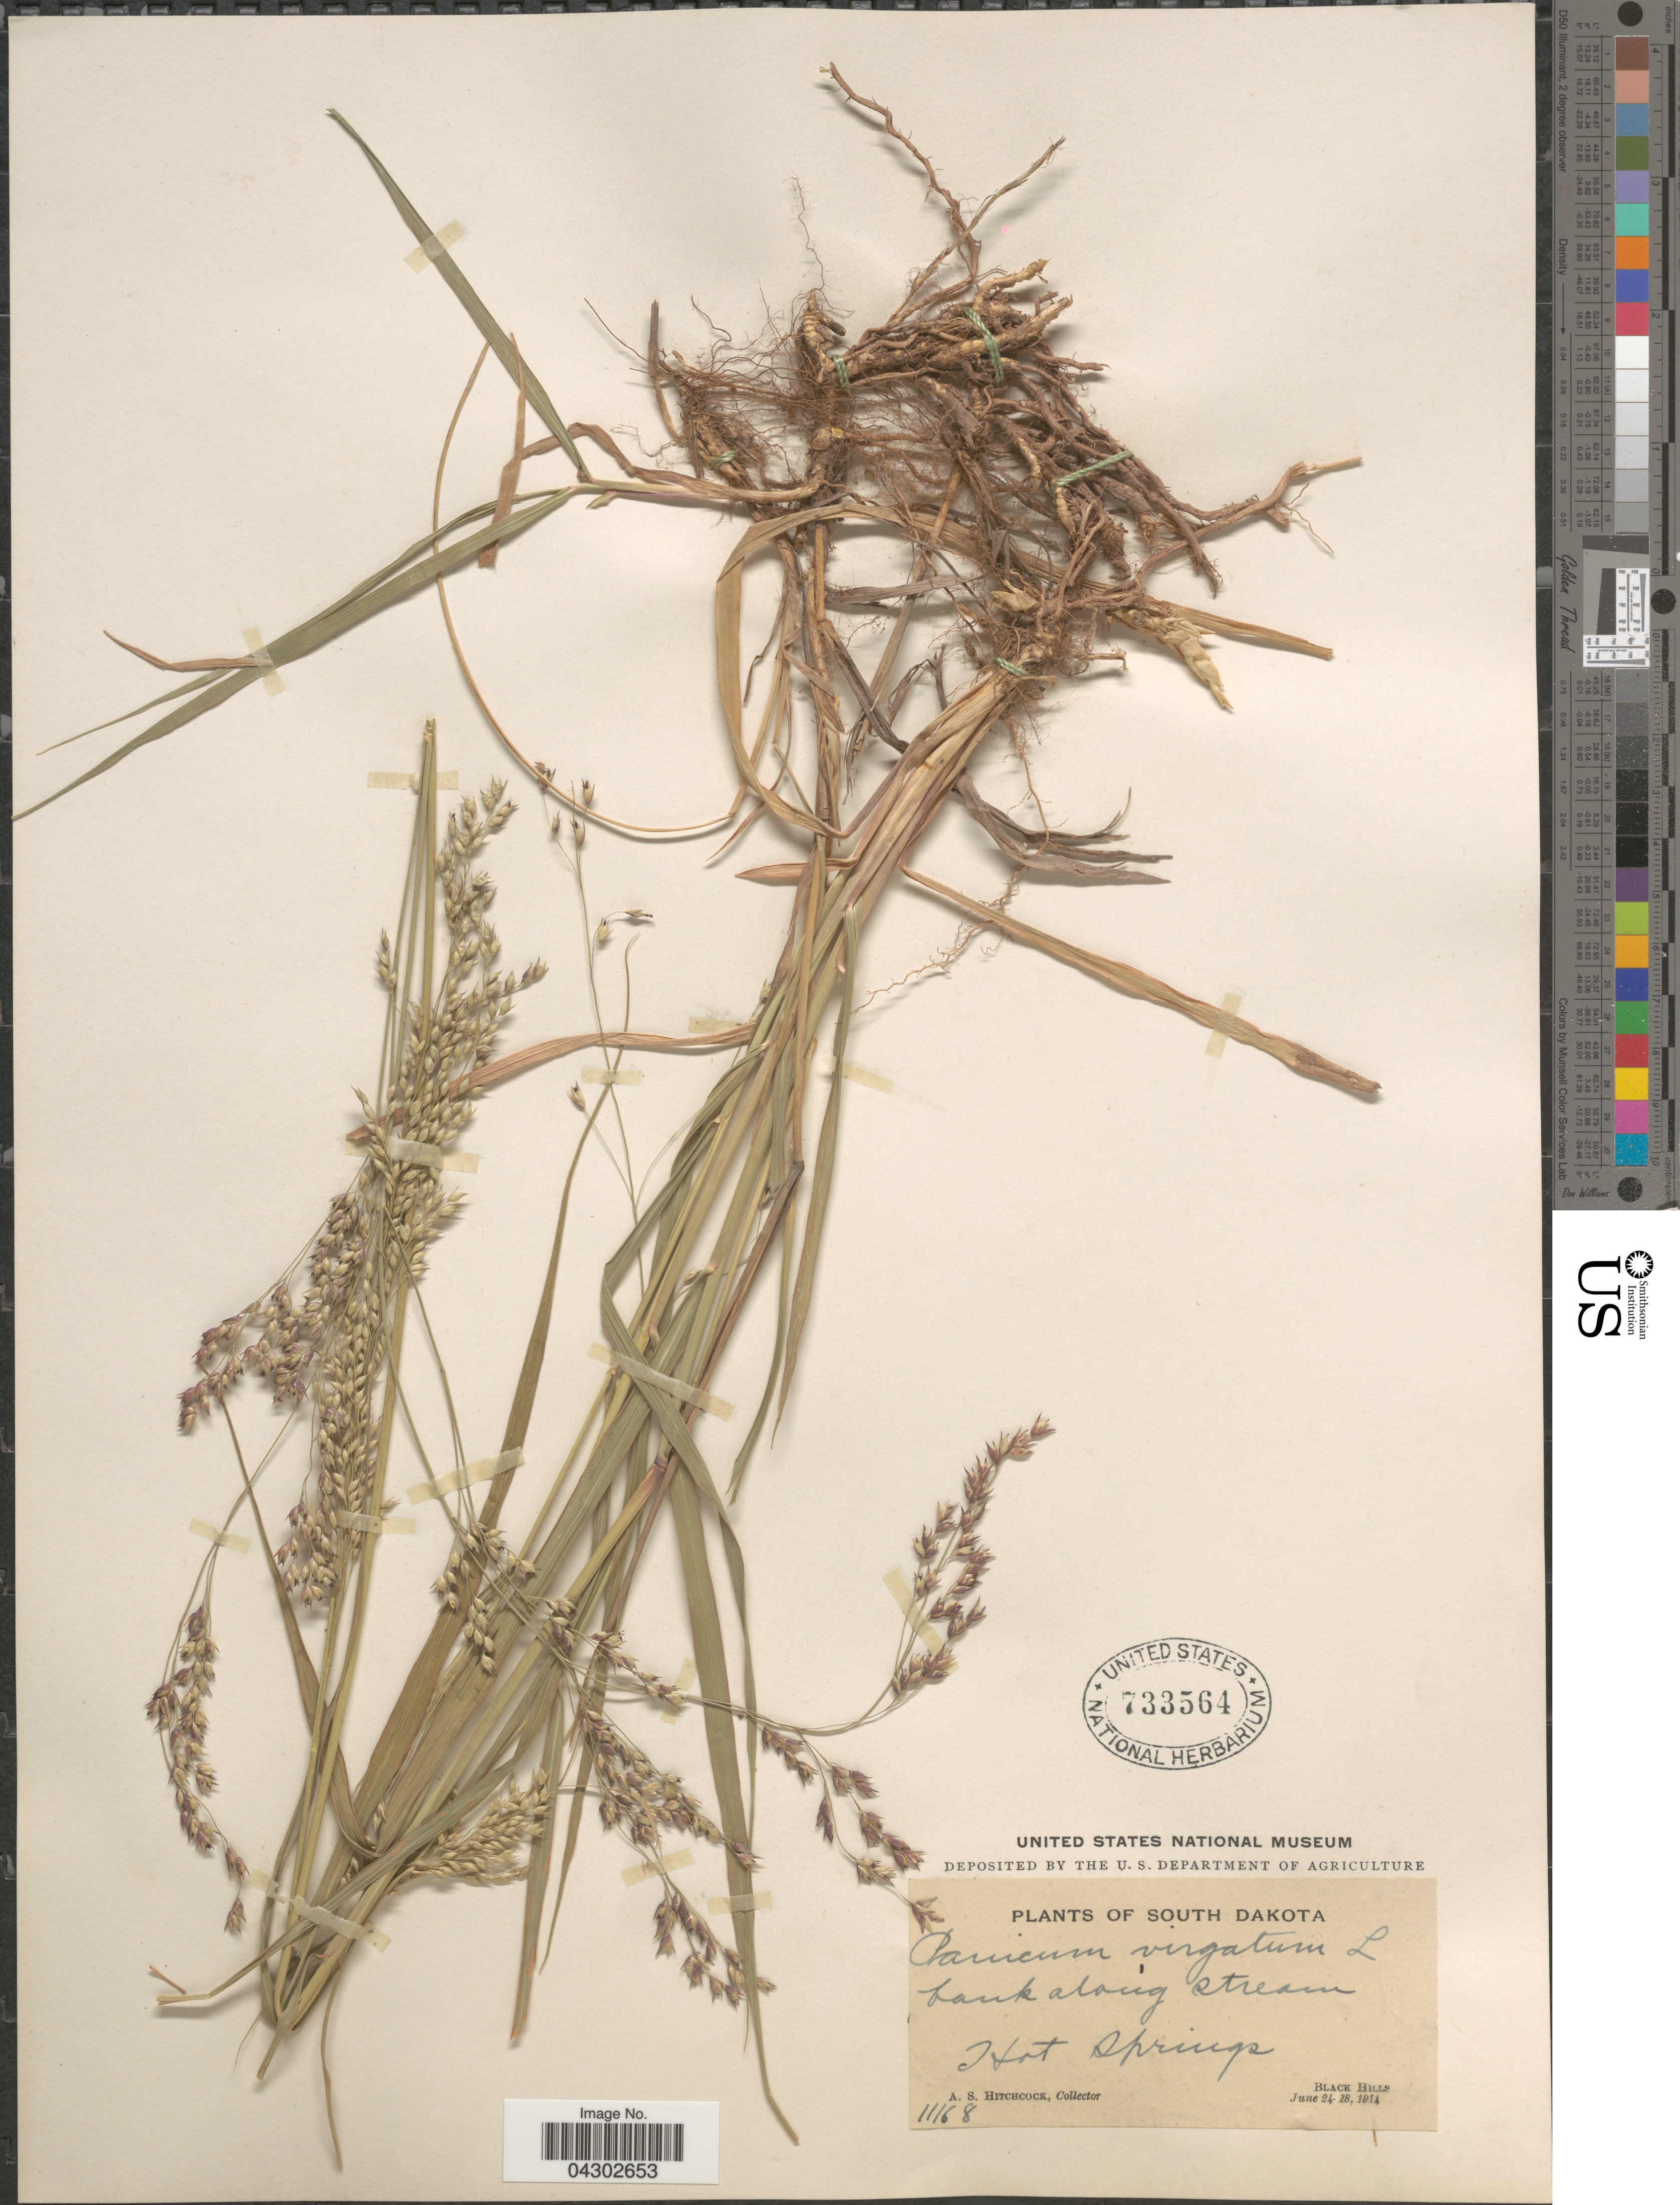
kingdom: Plantae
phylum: Tracheophyta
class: Liliopsida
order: Poales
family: Poaceae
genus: Panicum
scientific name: Panicum virgatum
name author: L.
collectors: A. S. Hitchcock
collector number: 11168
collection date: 1914-06-24/1914-06-28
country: United States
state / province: South Dakota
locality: Bank along stream Hot Springs. Black Hills.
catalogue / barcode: US 733564